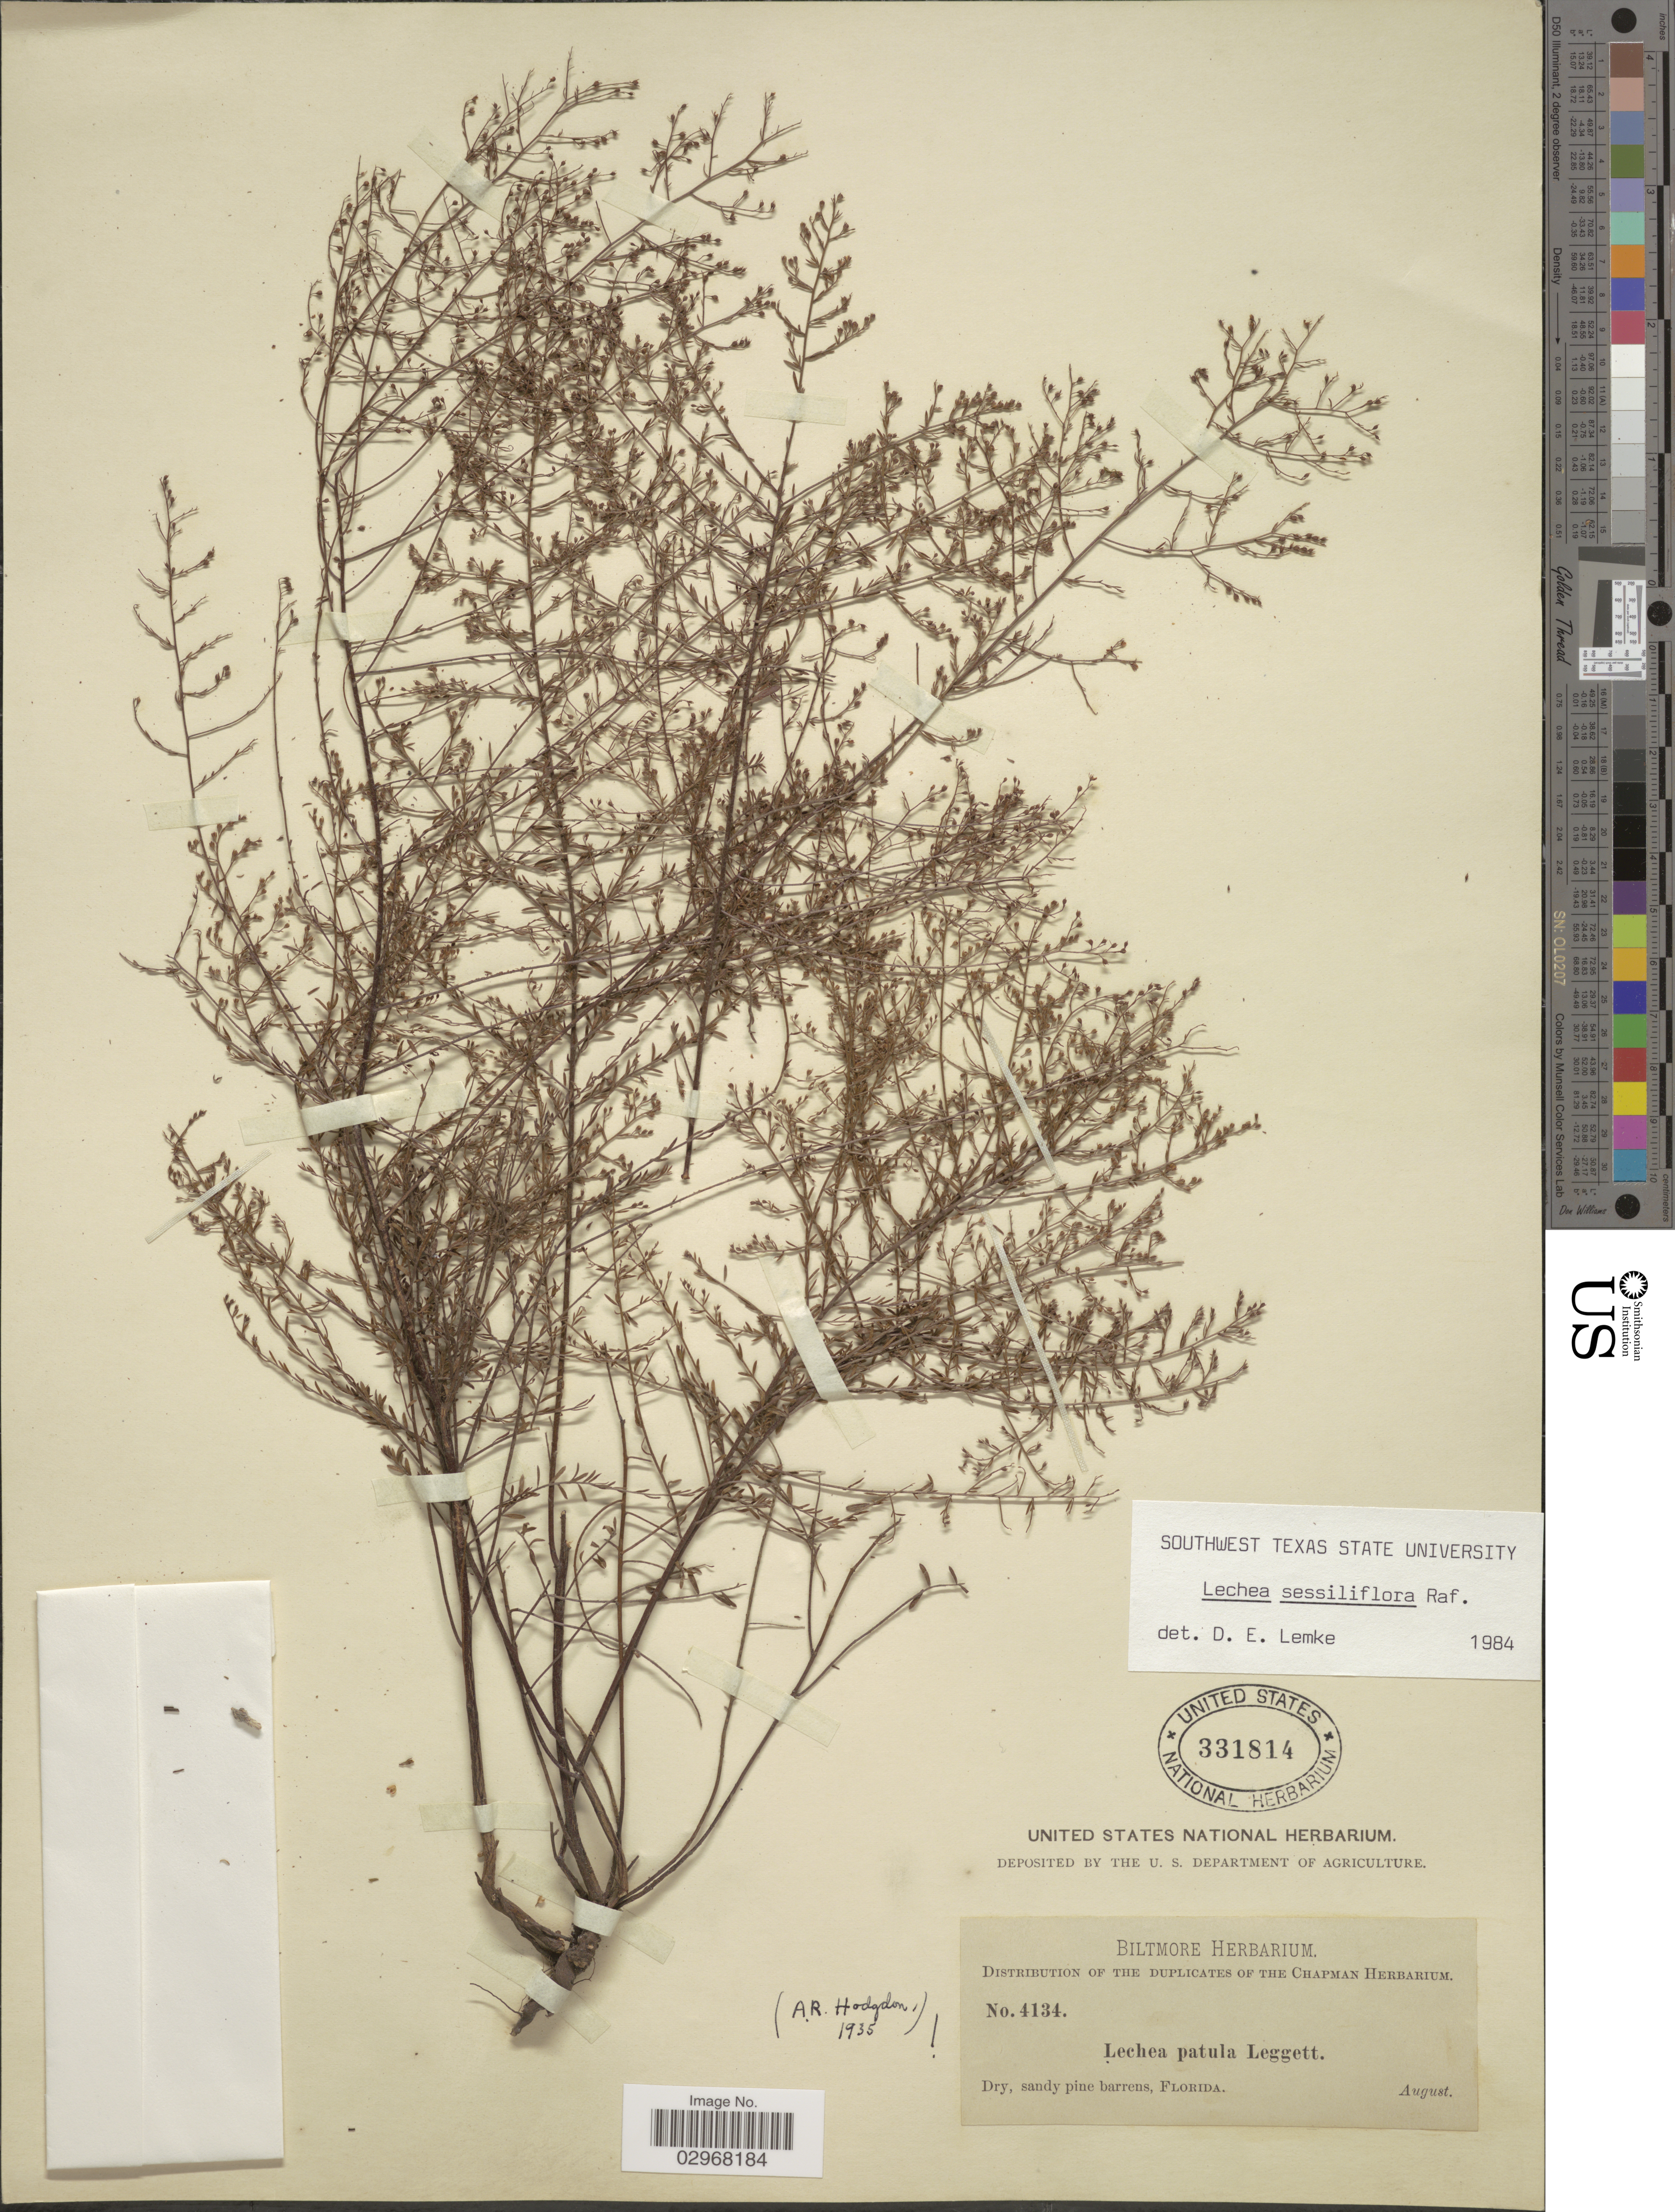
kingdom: Plantae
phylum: Tracheophyta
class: Magnoliopsida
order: Malvales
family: Cistaceae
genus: Lechea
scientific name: Lechea sessiliflora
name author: Raf.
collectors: ex herb. Biltmore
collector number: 4134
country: United States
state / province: Florida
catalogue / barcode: US 331814